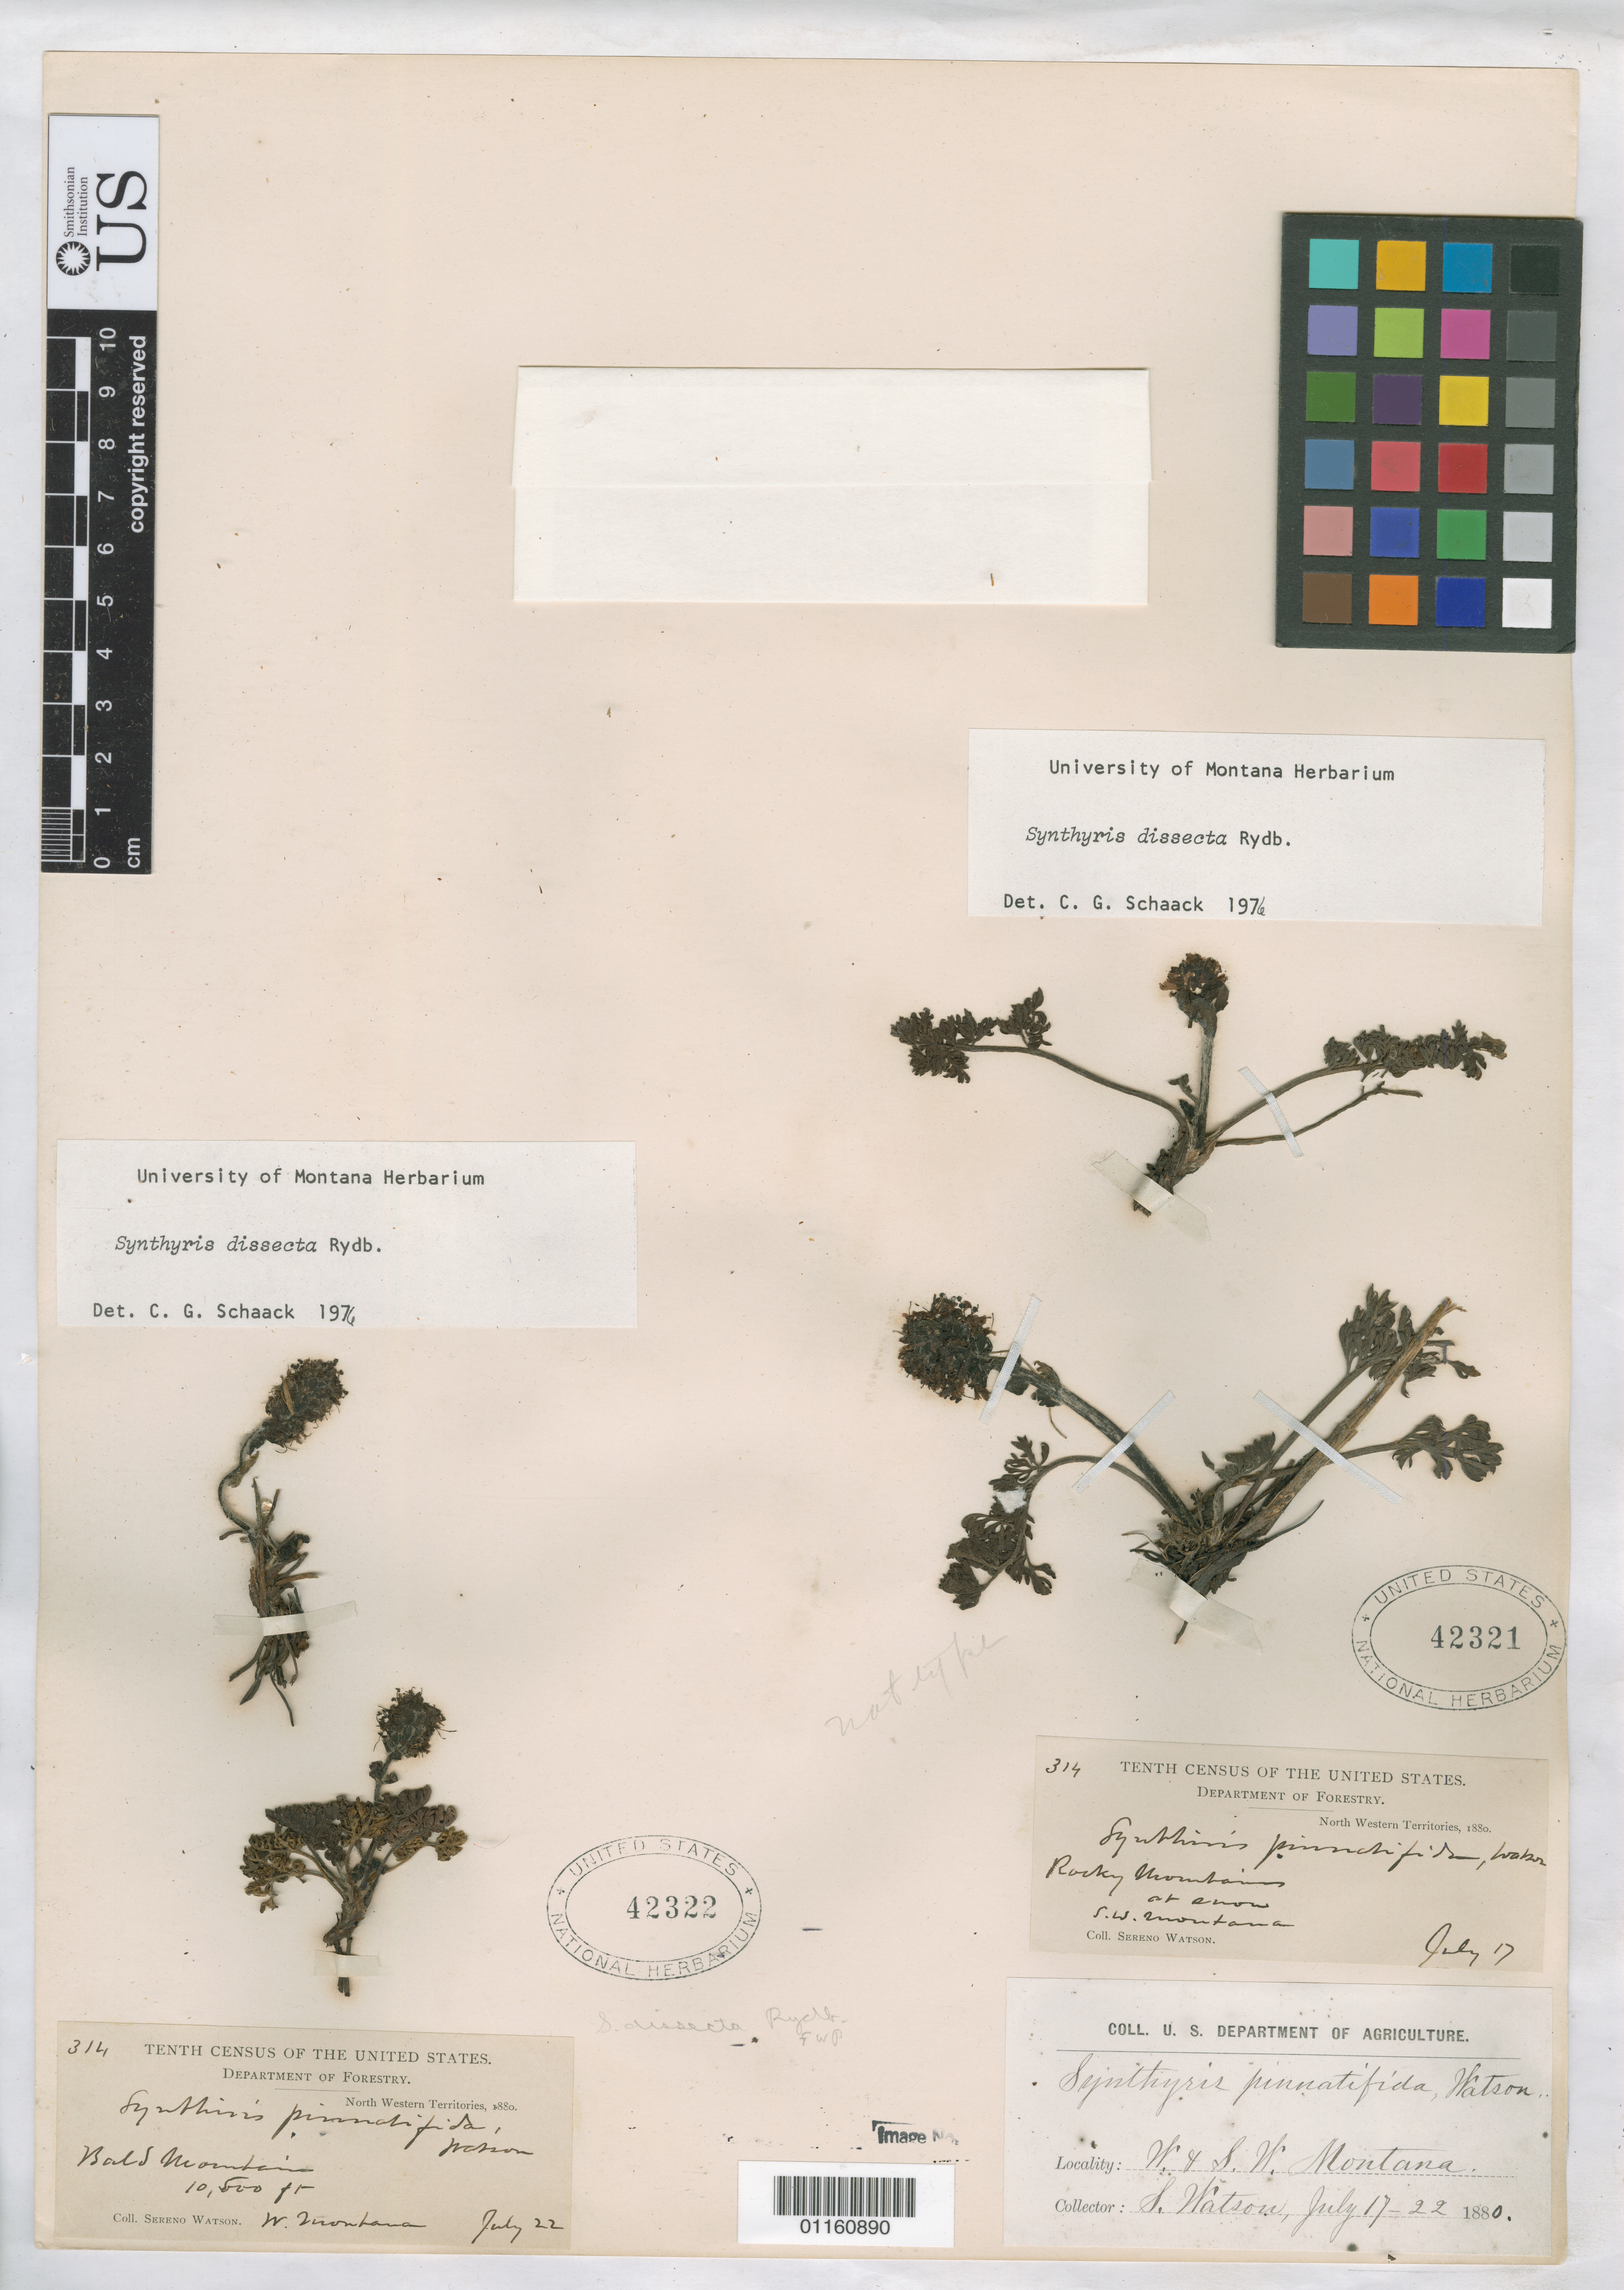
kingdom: Plantae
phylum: Tracheophyta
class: Magnoliopsida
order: Lamiales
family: Plantaginaceae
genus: Synthyris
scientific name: Synthyris dissecta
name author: Rydb.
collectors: S. Watson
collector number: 314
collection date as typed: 22 Jul 1880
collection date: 1880-07-22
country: United States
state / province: Montana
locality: Bald Mountain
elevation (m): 3200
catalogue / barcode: US 42322